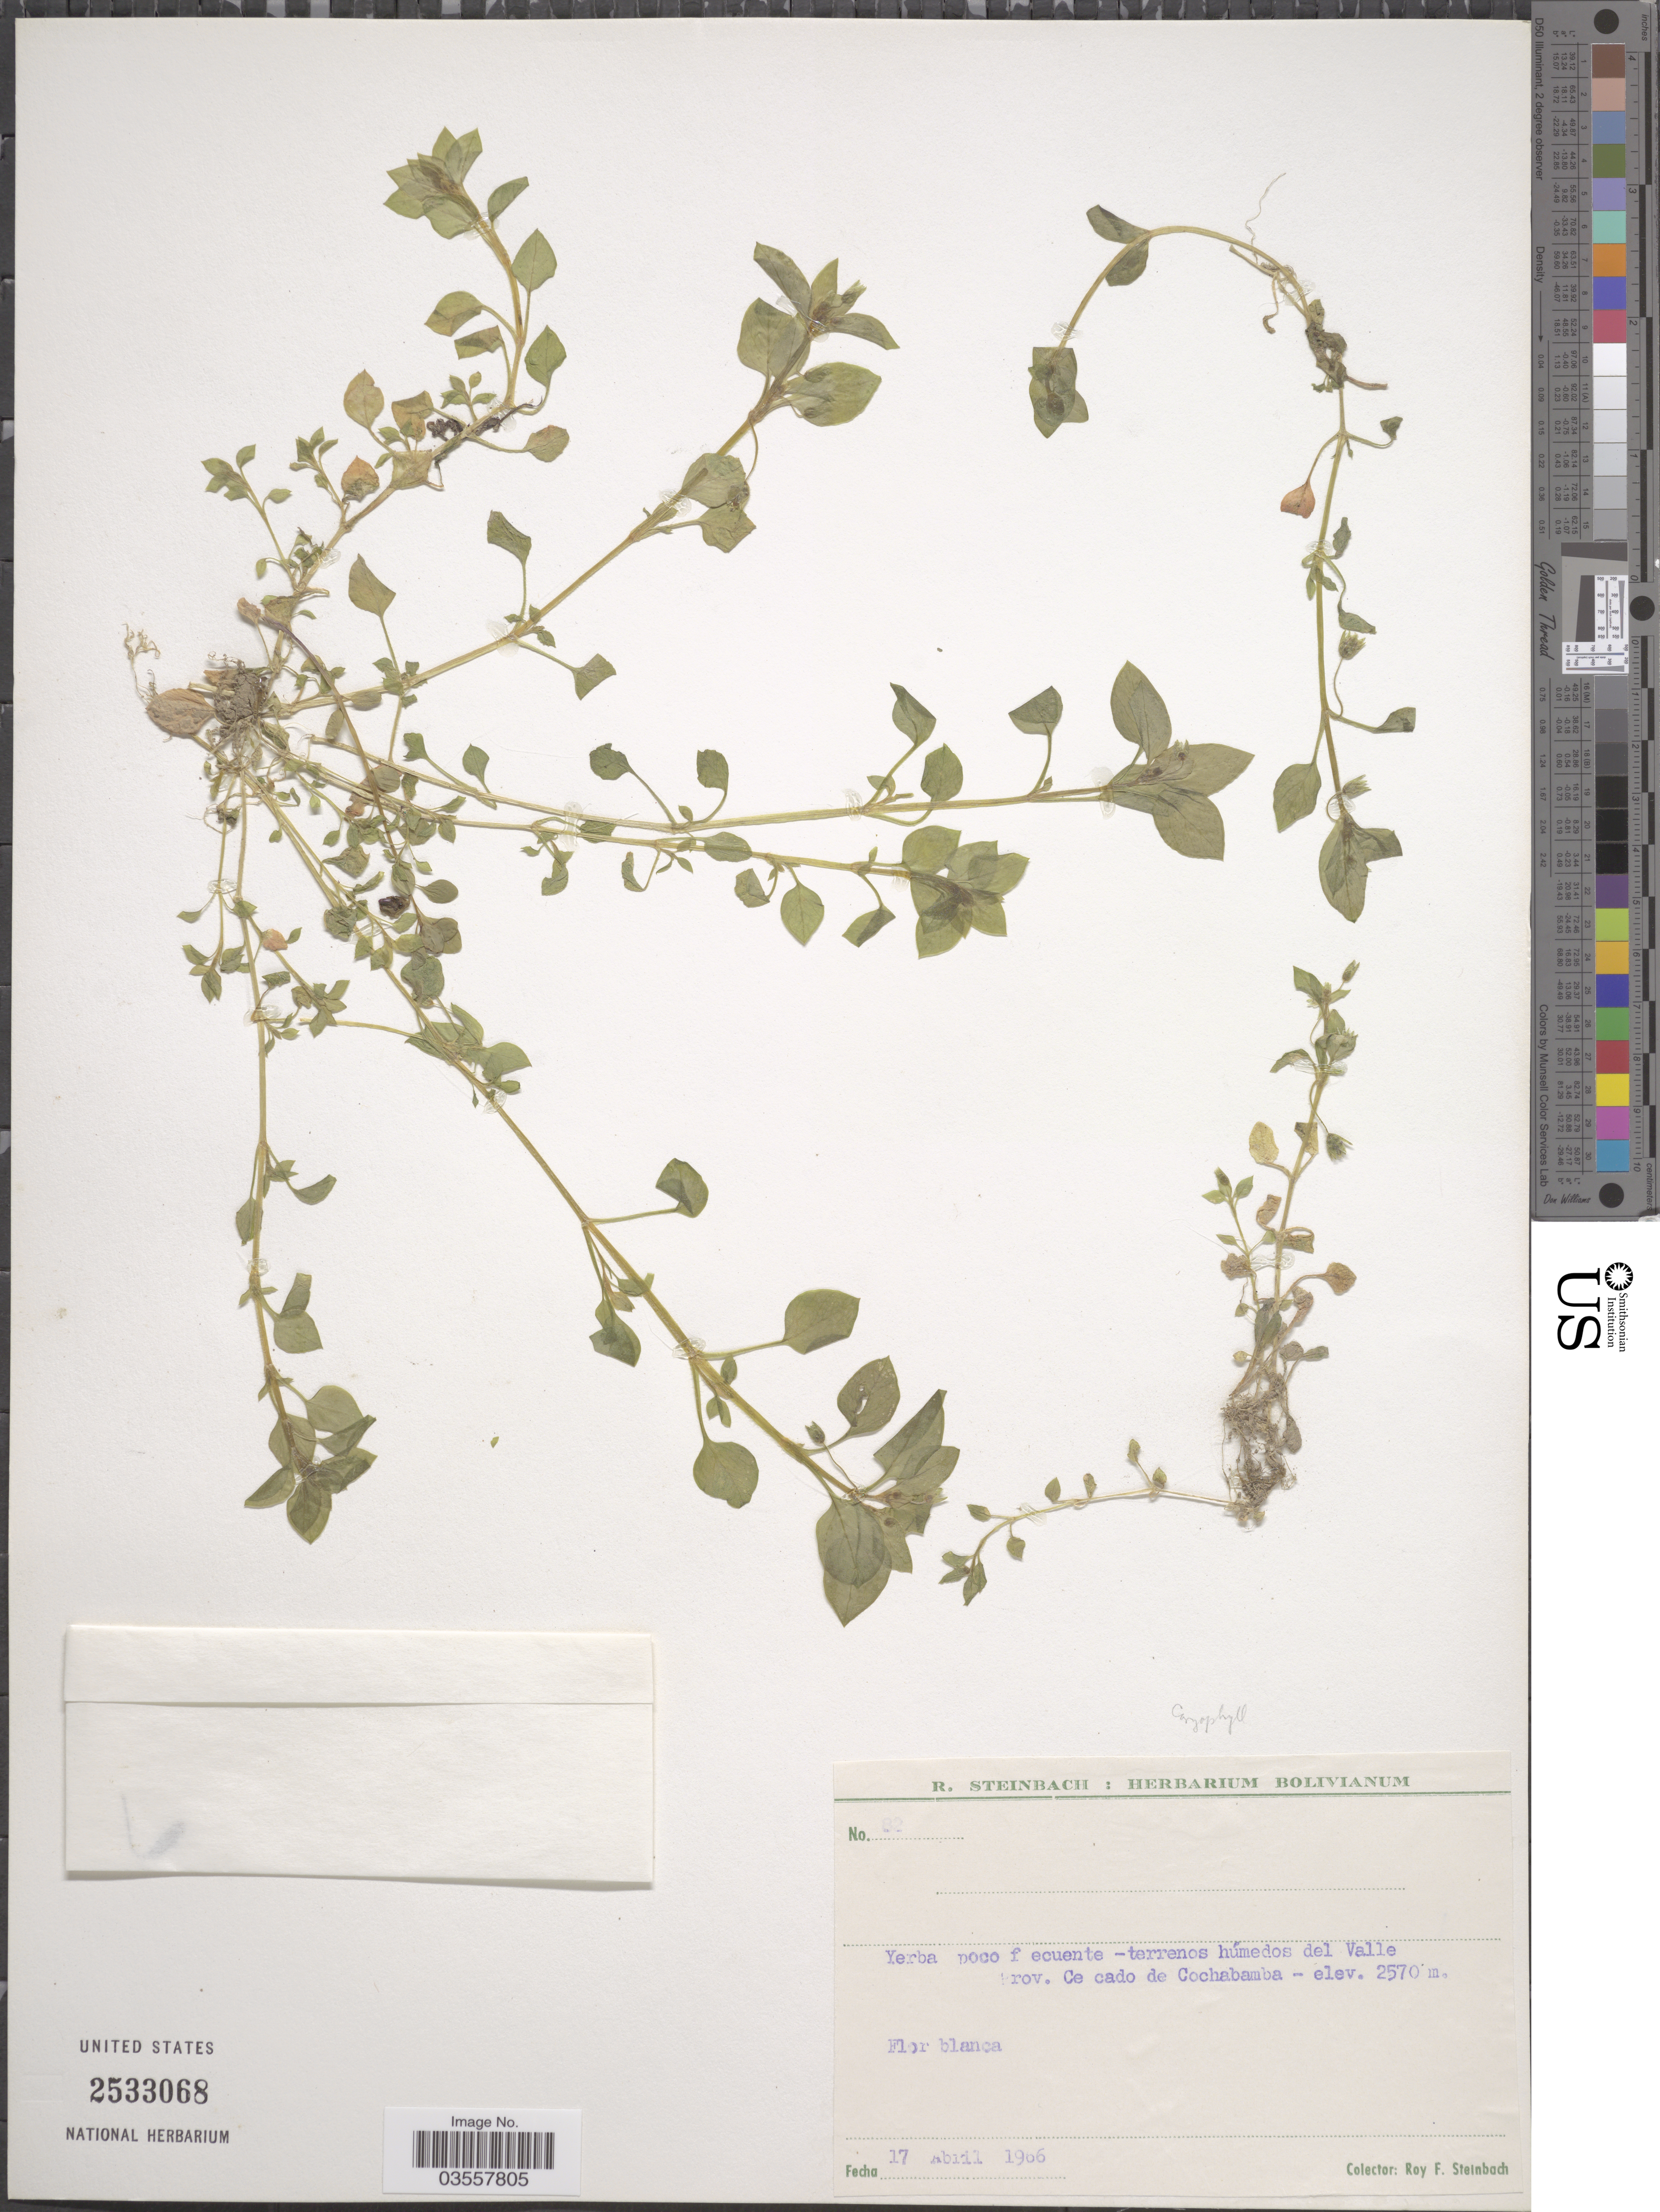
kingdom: Plantae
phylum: Tracheophyta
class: Magnoliopsida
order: Caryophyllales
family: Caryophyllaceae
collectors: R. F. Steinbach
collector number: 82*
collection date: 1906-04-17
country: Bolivia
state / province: Cochabamba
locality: Yerba poco f ecuente -terrenos húmedos del Valle . Prov. Ce cado de Cochabamba.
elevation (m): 2570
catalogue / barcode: US 2533068